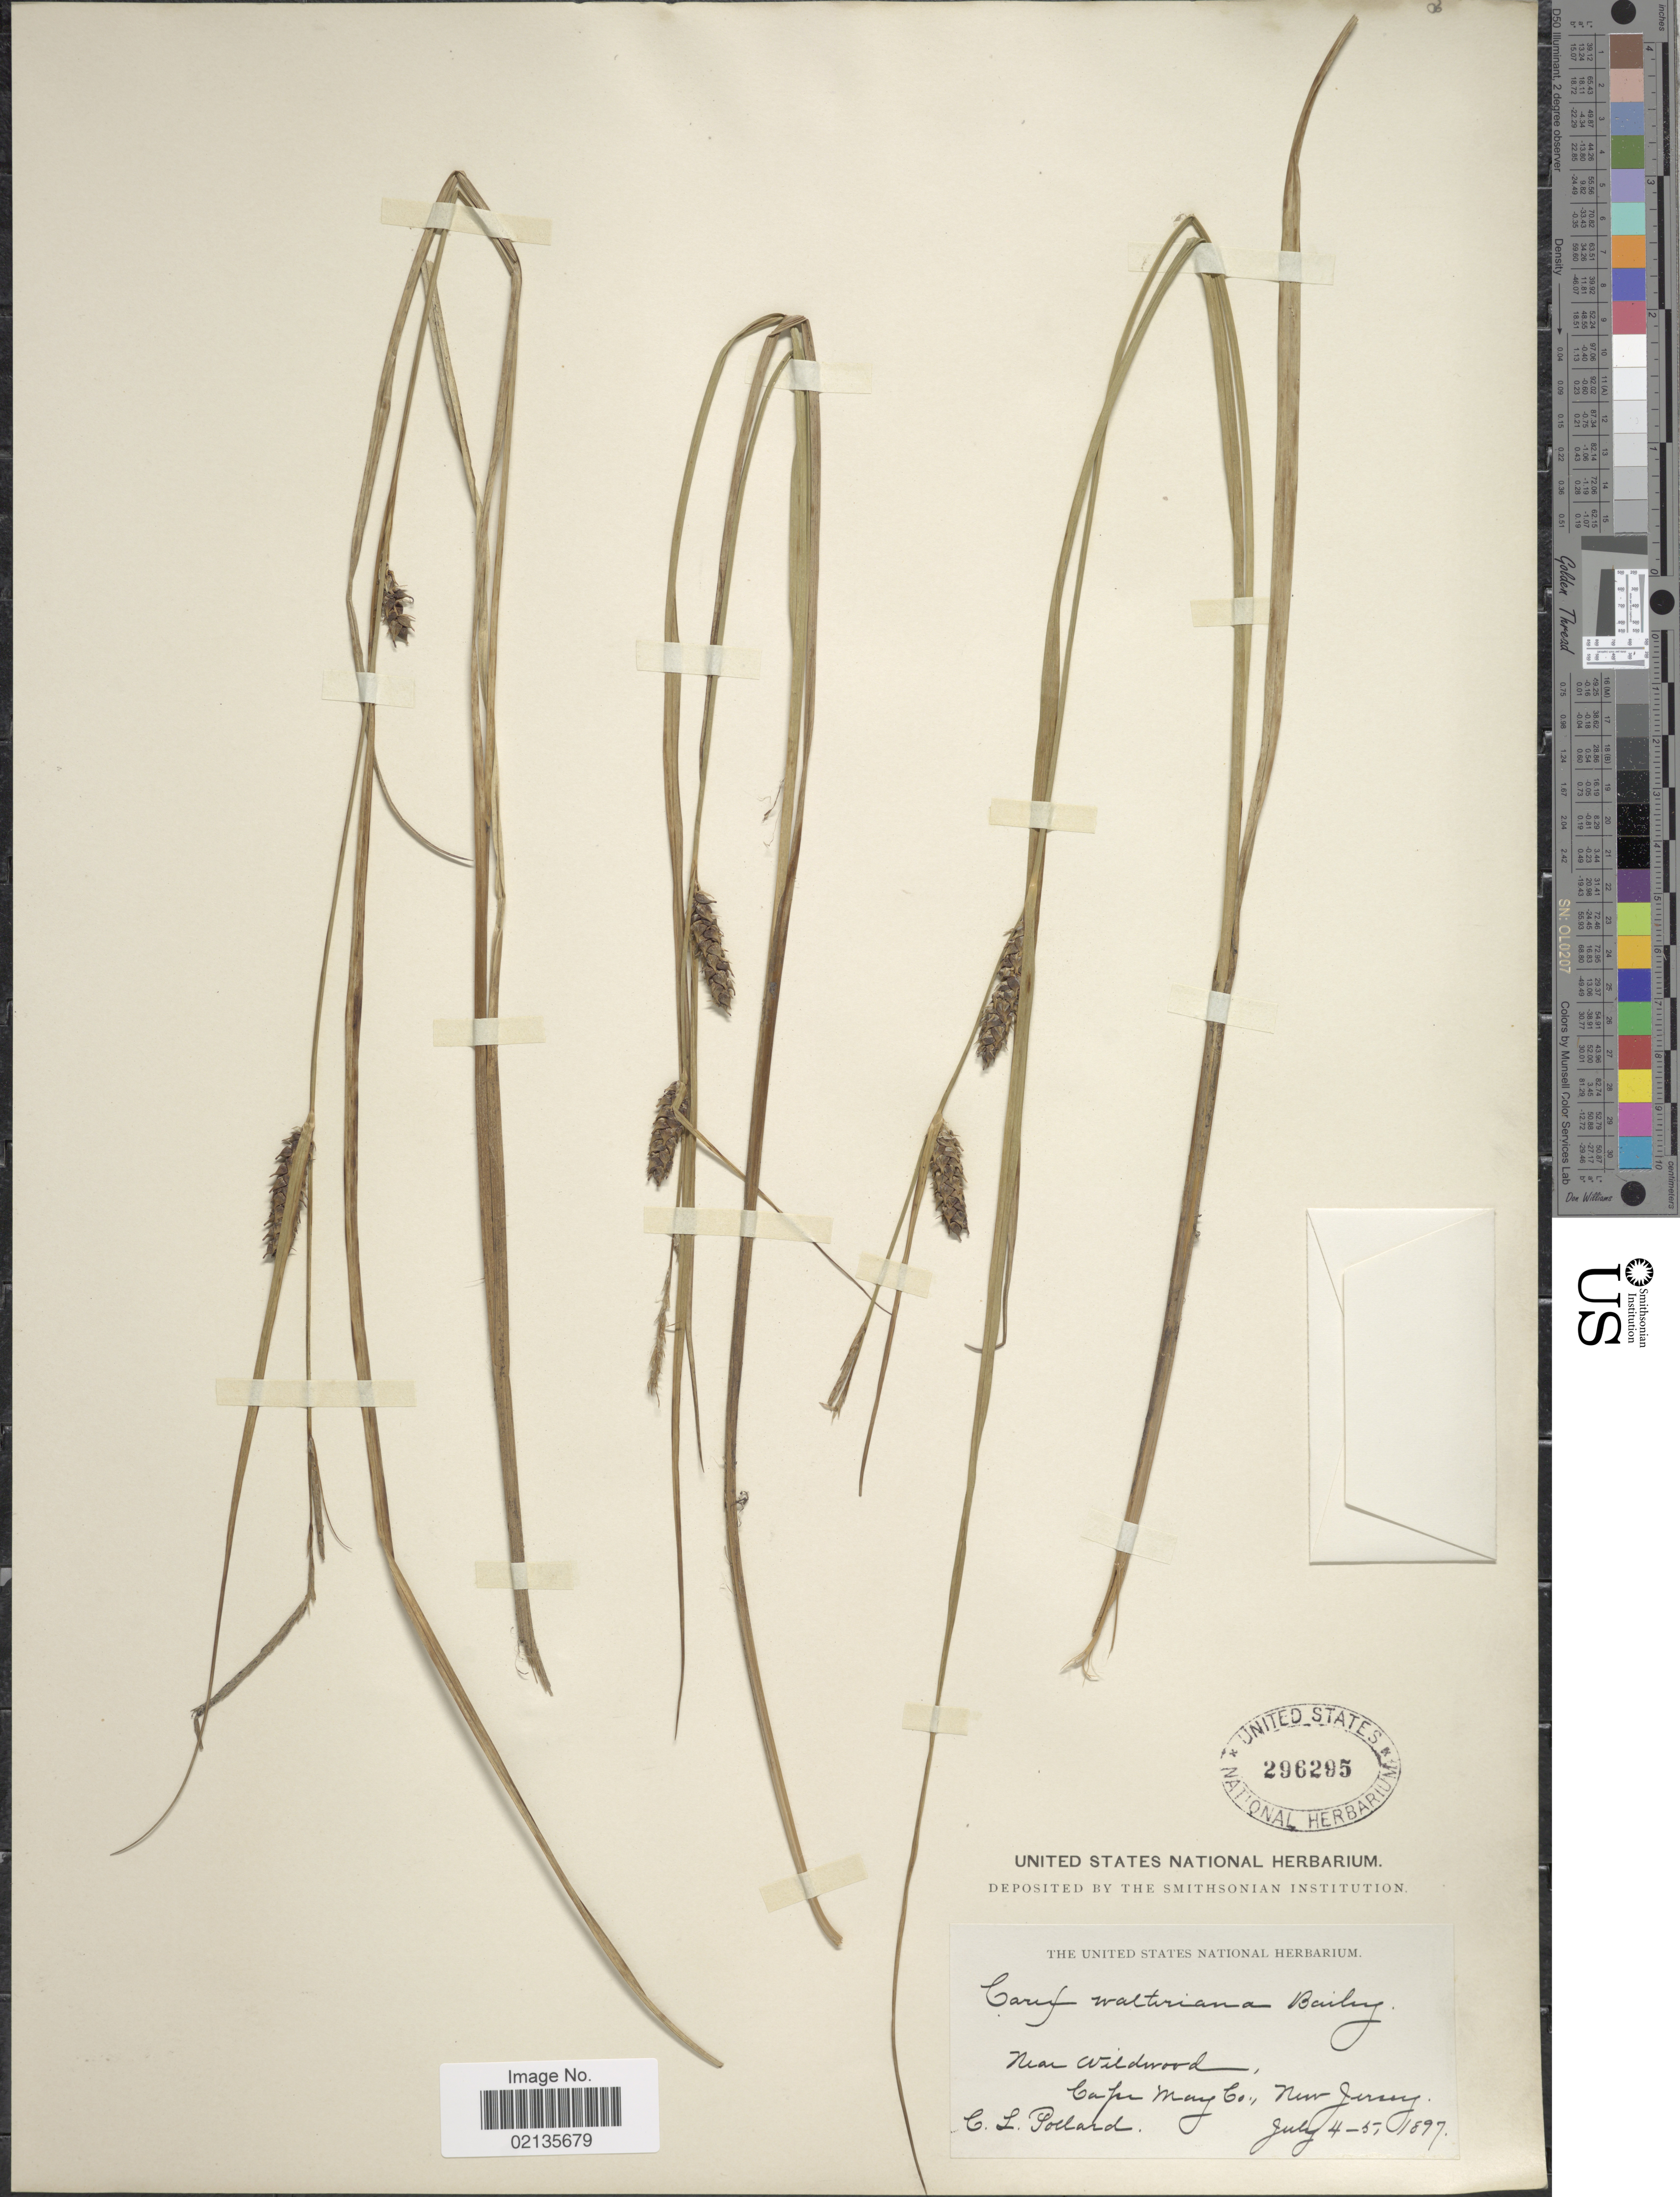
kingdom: Plantae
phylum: Tracheophyta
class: Liliopsida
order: Poales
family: Cyperaceae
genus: Carex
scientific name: Carex striata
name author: Michx.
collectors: C. L. Pollard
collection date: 1897-07-04/1897-07-05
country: United States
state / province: New Jersey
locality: Cape May Co., near Wildwood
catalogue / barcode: US 296295